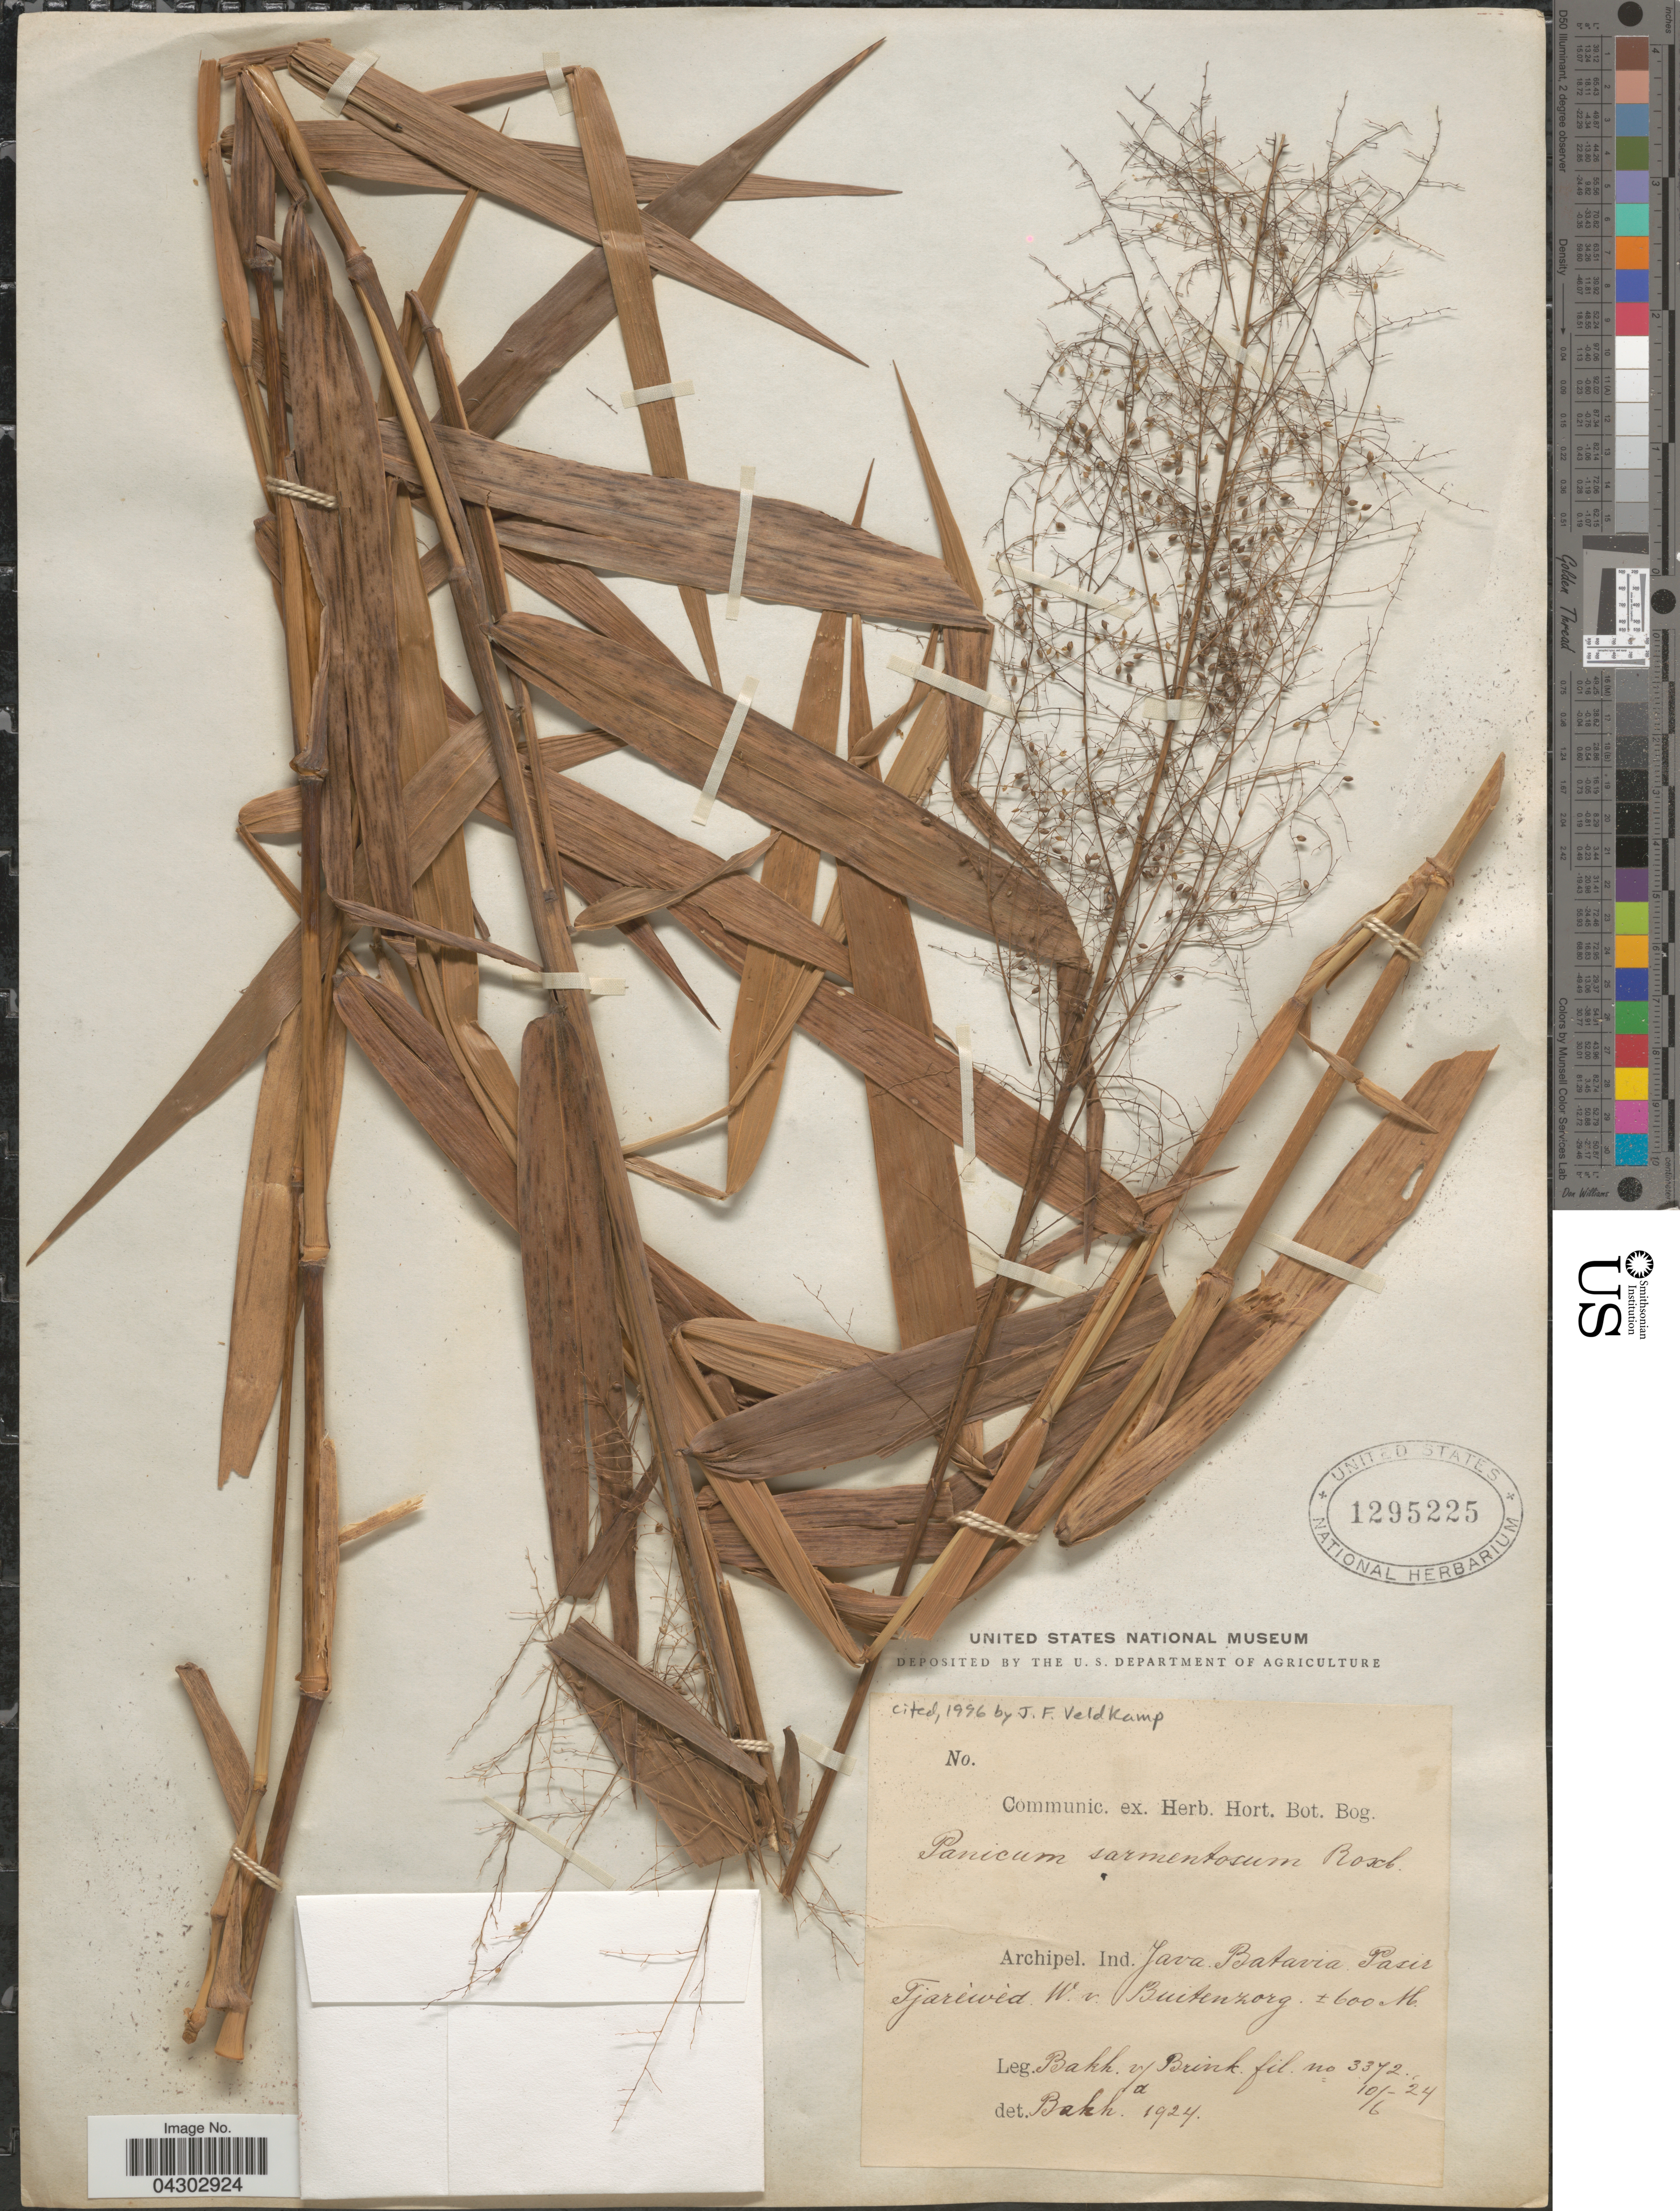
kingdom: Plantae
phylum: Tracheophyta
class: Liliopsida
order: Poales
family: Poaceae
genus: Panicum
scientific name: Panicum sarmentosum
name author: Roxb.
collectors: R. C. Bakhuizen van den Brink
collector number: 3372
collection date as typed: Transcribed d/m/y: 10/6/24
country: Indonesia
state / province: Java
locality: Archipel. Ind. Batavia. Pasir Tjarivia W. v. Buitenzorg.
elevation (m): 600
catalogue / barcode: US 1295225